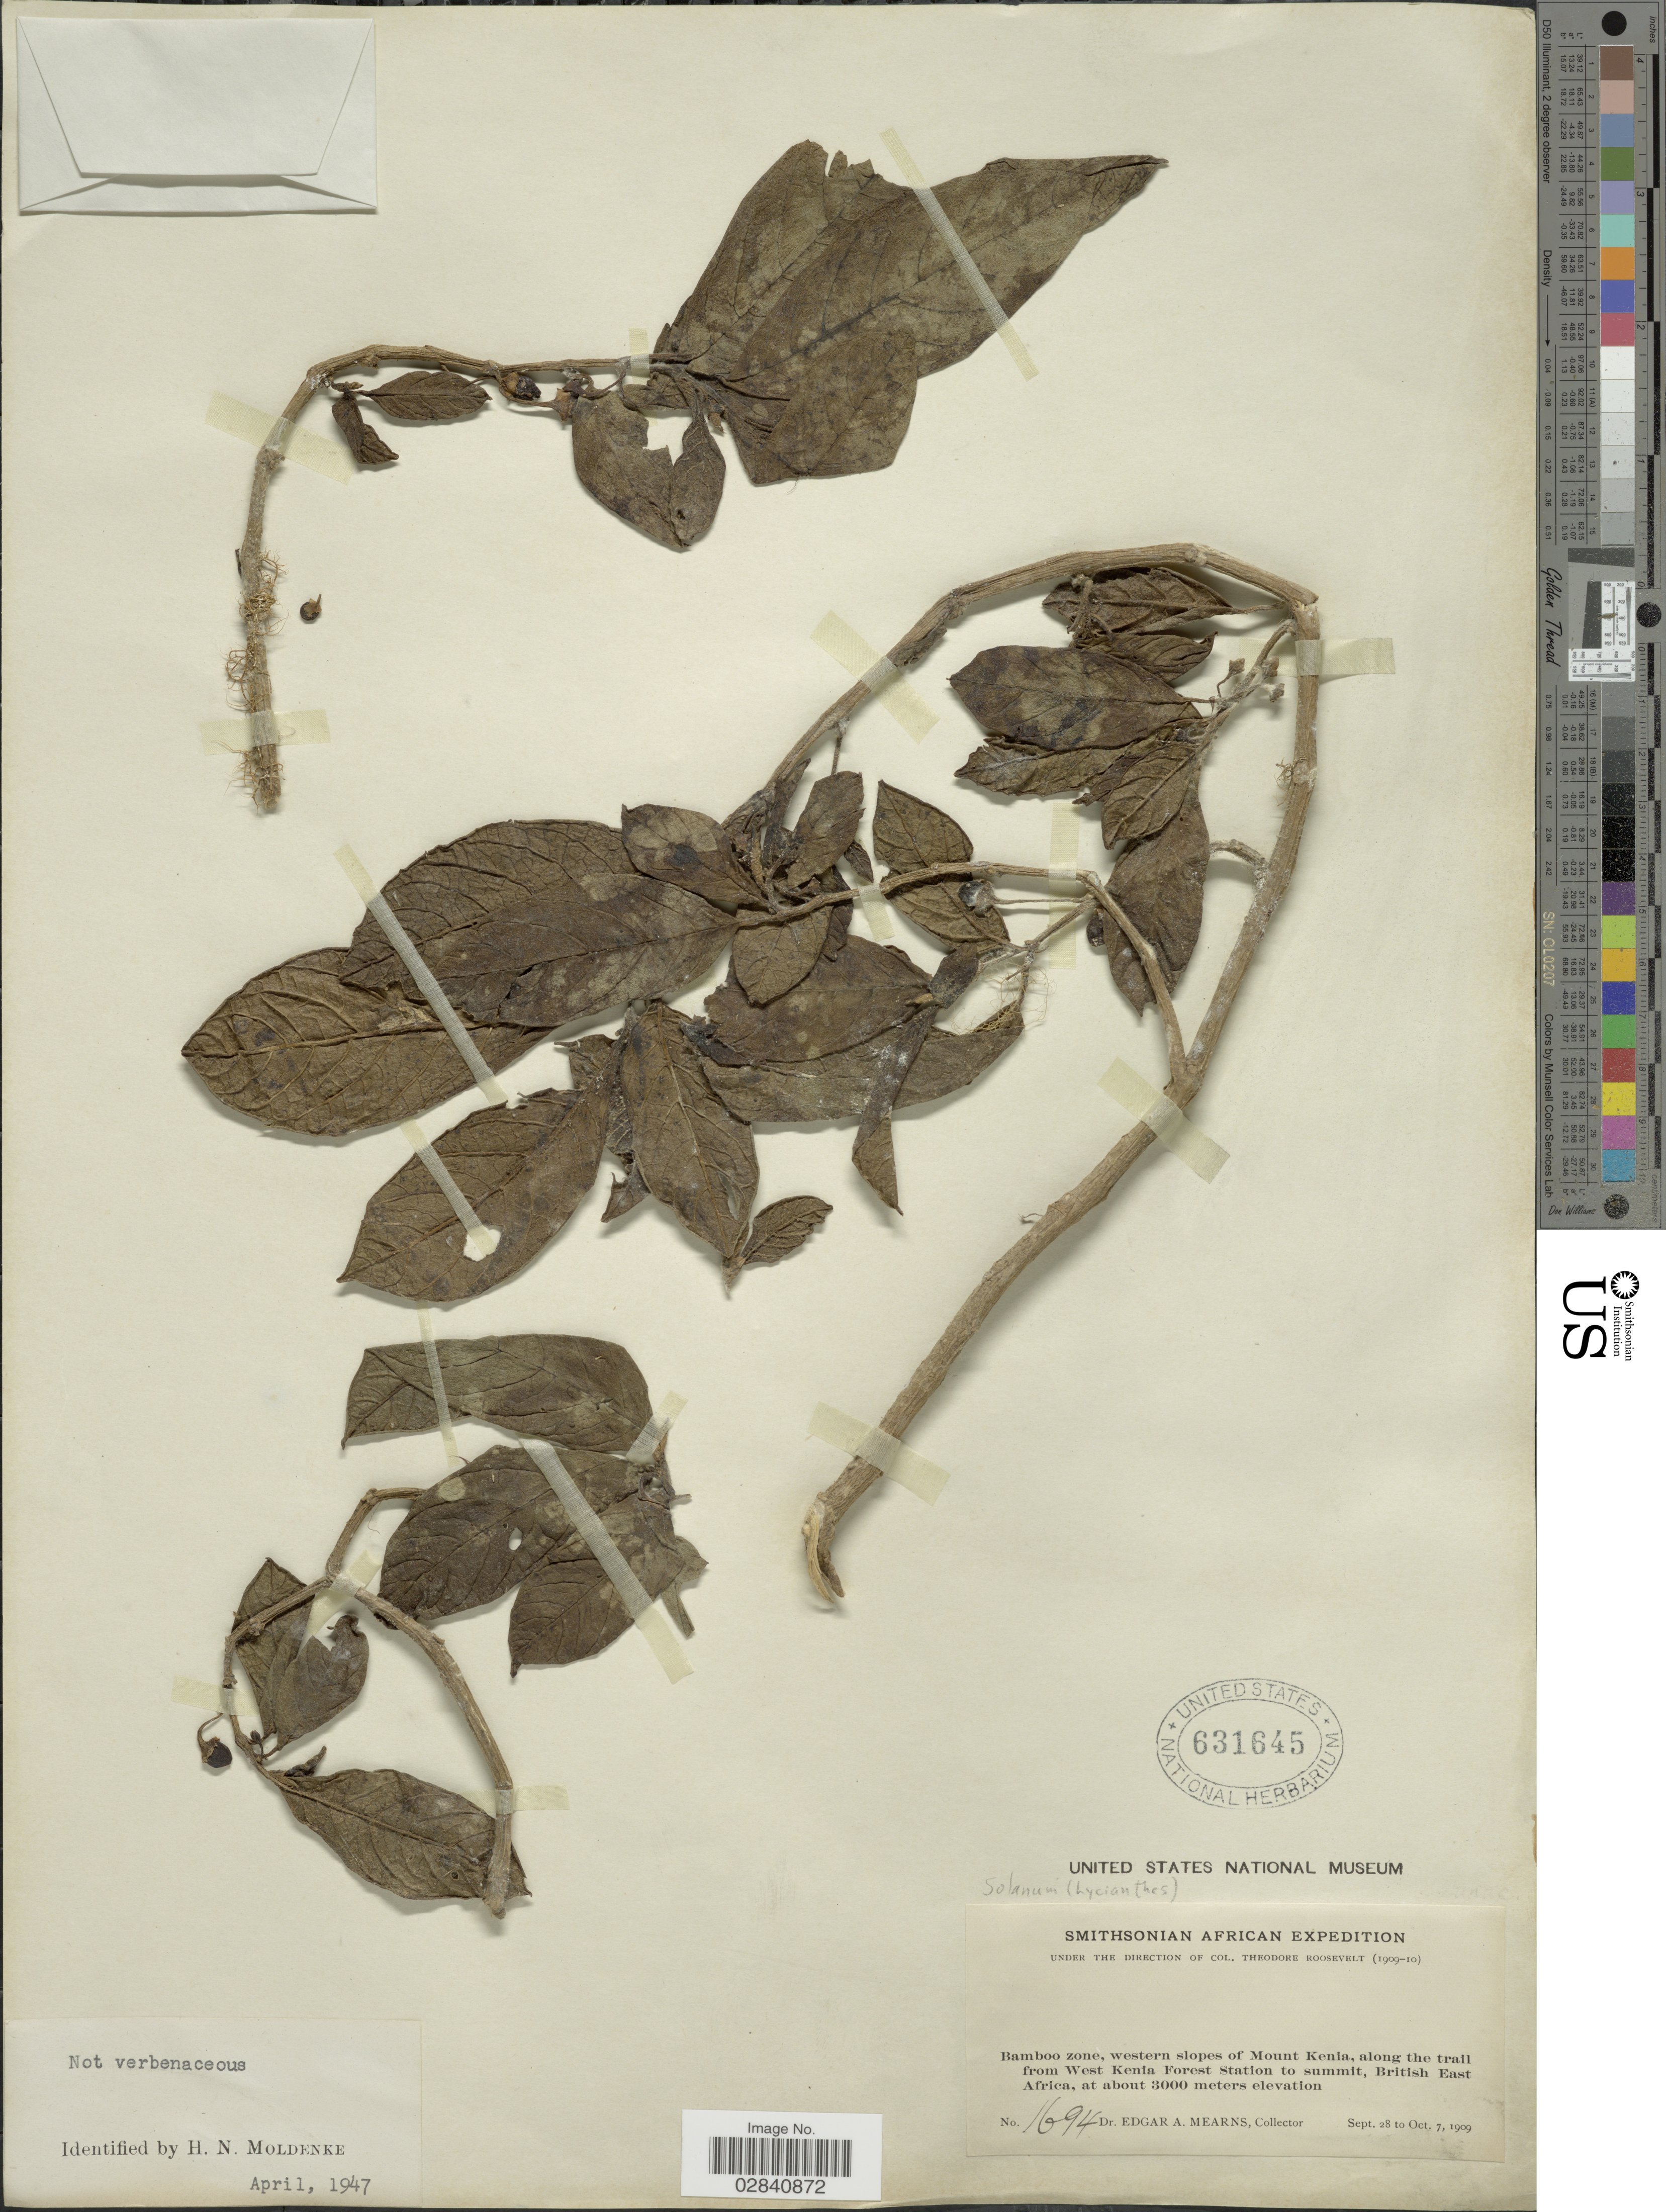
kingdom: Plantae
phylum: Tracheophyta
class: Magnoliopsida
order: Solanales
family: Solanaceae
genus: Lycianthes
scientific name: Lycianthes sp.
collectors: E. A. Mearns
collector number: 1694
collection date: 1909-09-28/1909-10-07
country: Kenya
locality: Bamboo zone, western slopes of Mount Kenia, along the trail from West Kenia Forest Station to summit, British East Africa.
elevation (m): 914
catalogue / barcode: US 631645